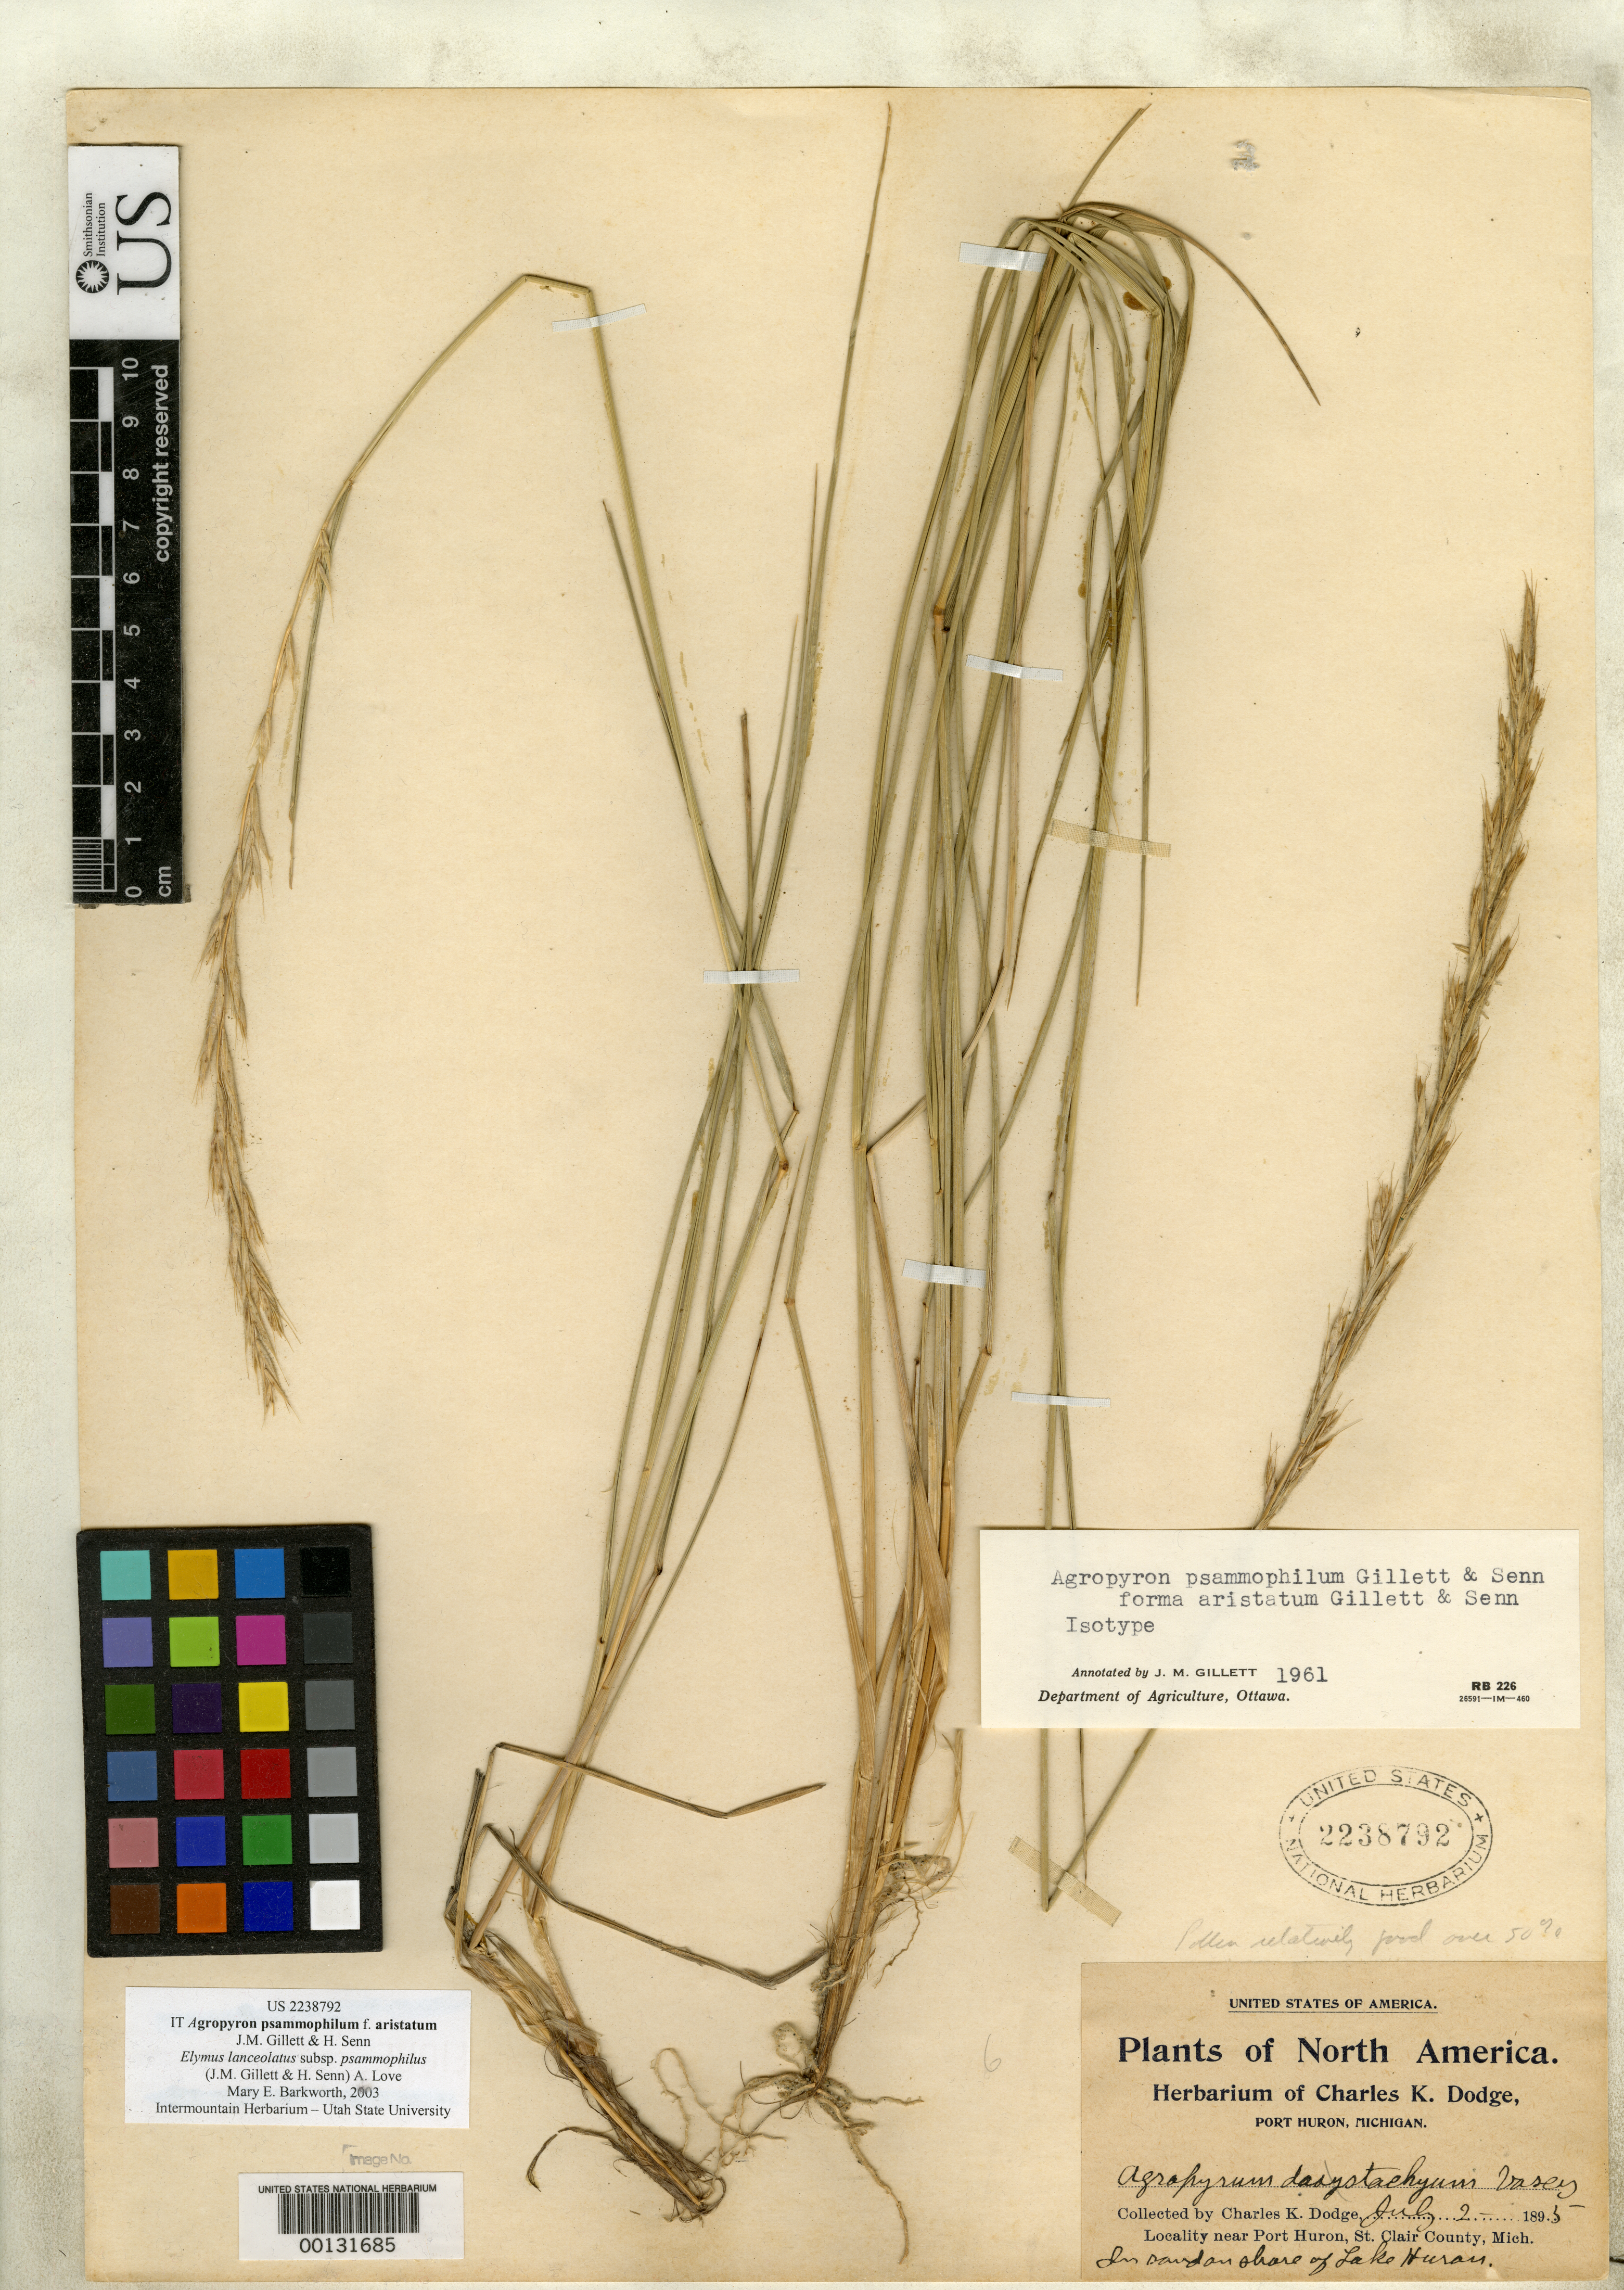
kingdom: Plantae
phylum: Tracheophyta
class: Liliopsida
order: Poales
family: Poaceae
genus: Agropyron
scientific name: Agropyron psammophilum f. aristatum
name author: J.M. Gillett & Senn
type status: Isotype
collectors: C. K. Dodge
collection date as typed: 02 Jul 1895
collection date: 1895-07-02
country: United States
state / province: Michigan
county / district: St. Clair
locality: Shore of Lake Huron near Port Huron.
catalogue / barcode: US 2238792